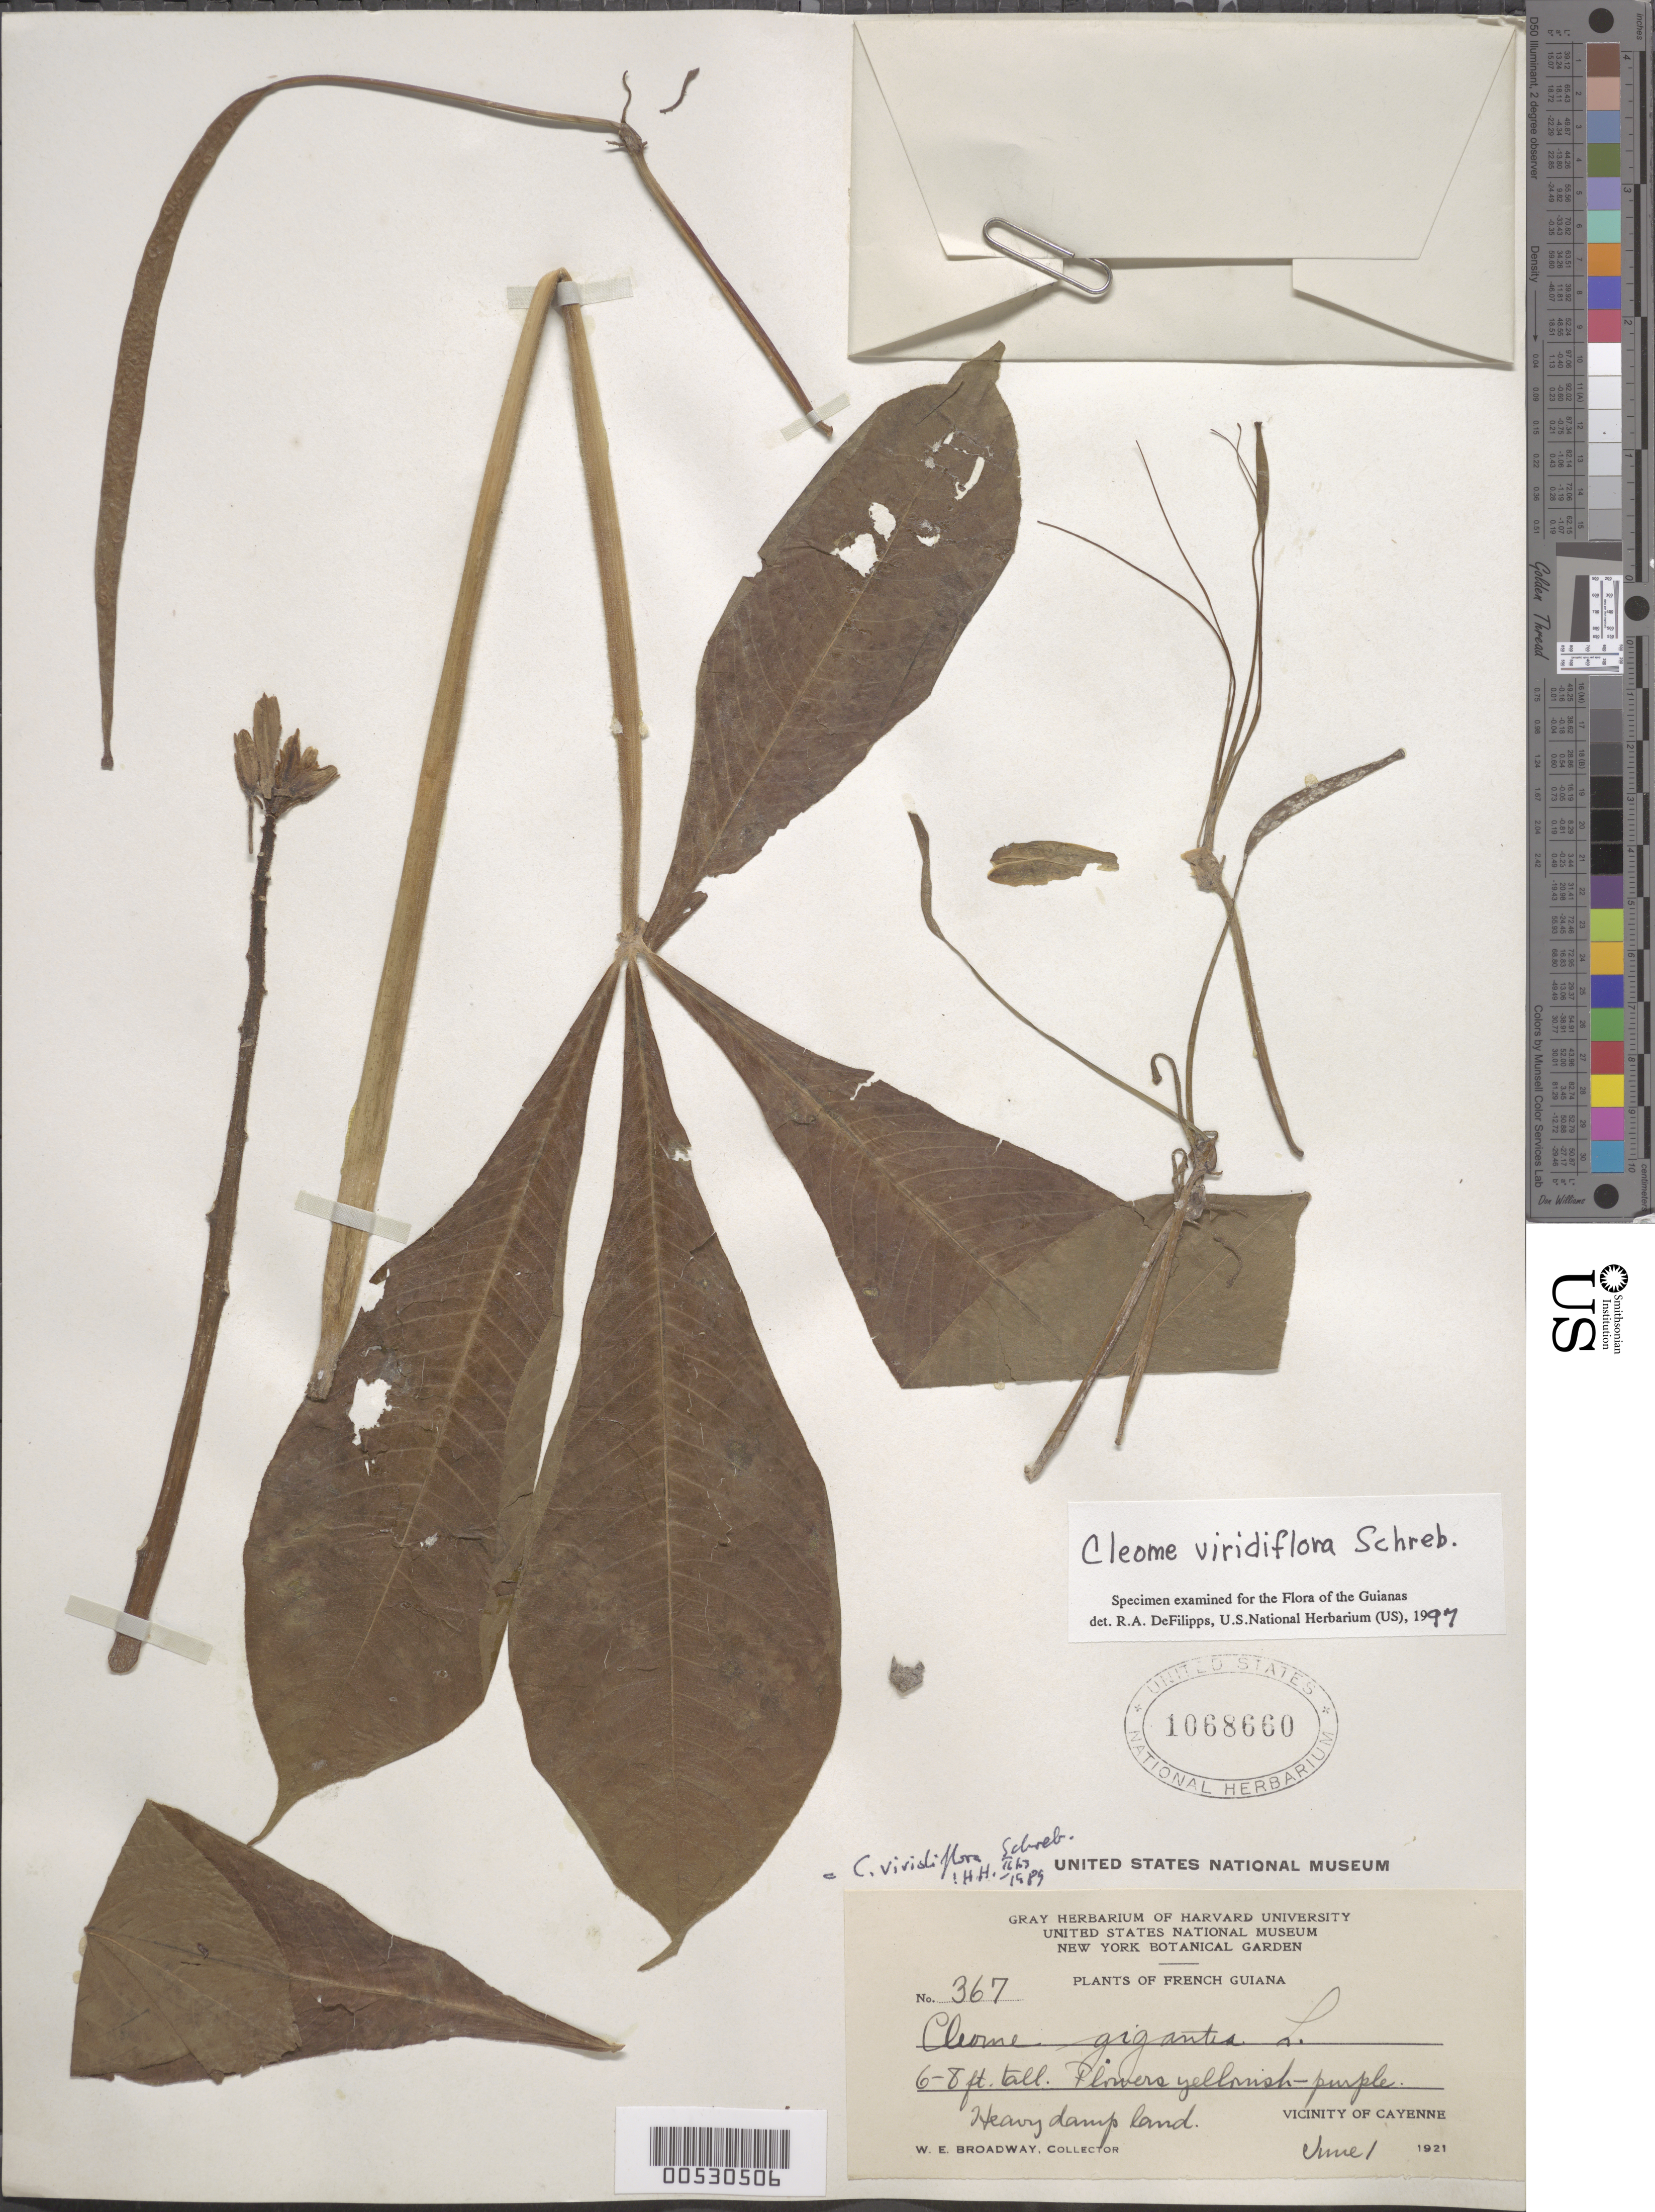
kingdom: Plantae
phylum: Tracheophyta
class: Magnoliopsida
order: Brassicales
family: Cleomaceae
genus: Melidiscus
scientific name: Melidiscus gigantea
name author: (L.) Raf.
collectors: W. E. Broadway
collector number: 367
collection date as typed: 1-Jun-21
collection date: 1921-06-01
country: French Guiana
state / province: Cayenne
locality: Cayenne, vic.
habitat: Heavy damp land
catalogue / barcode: US 1068660